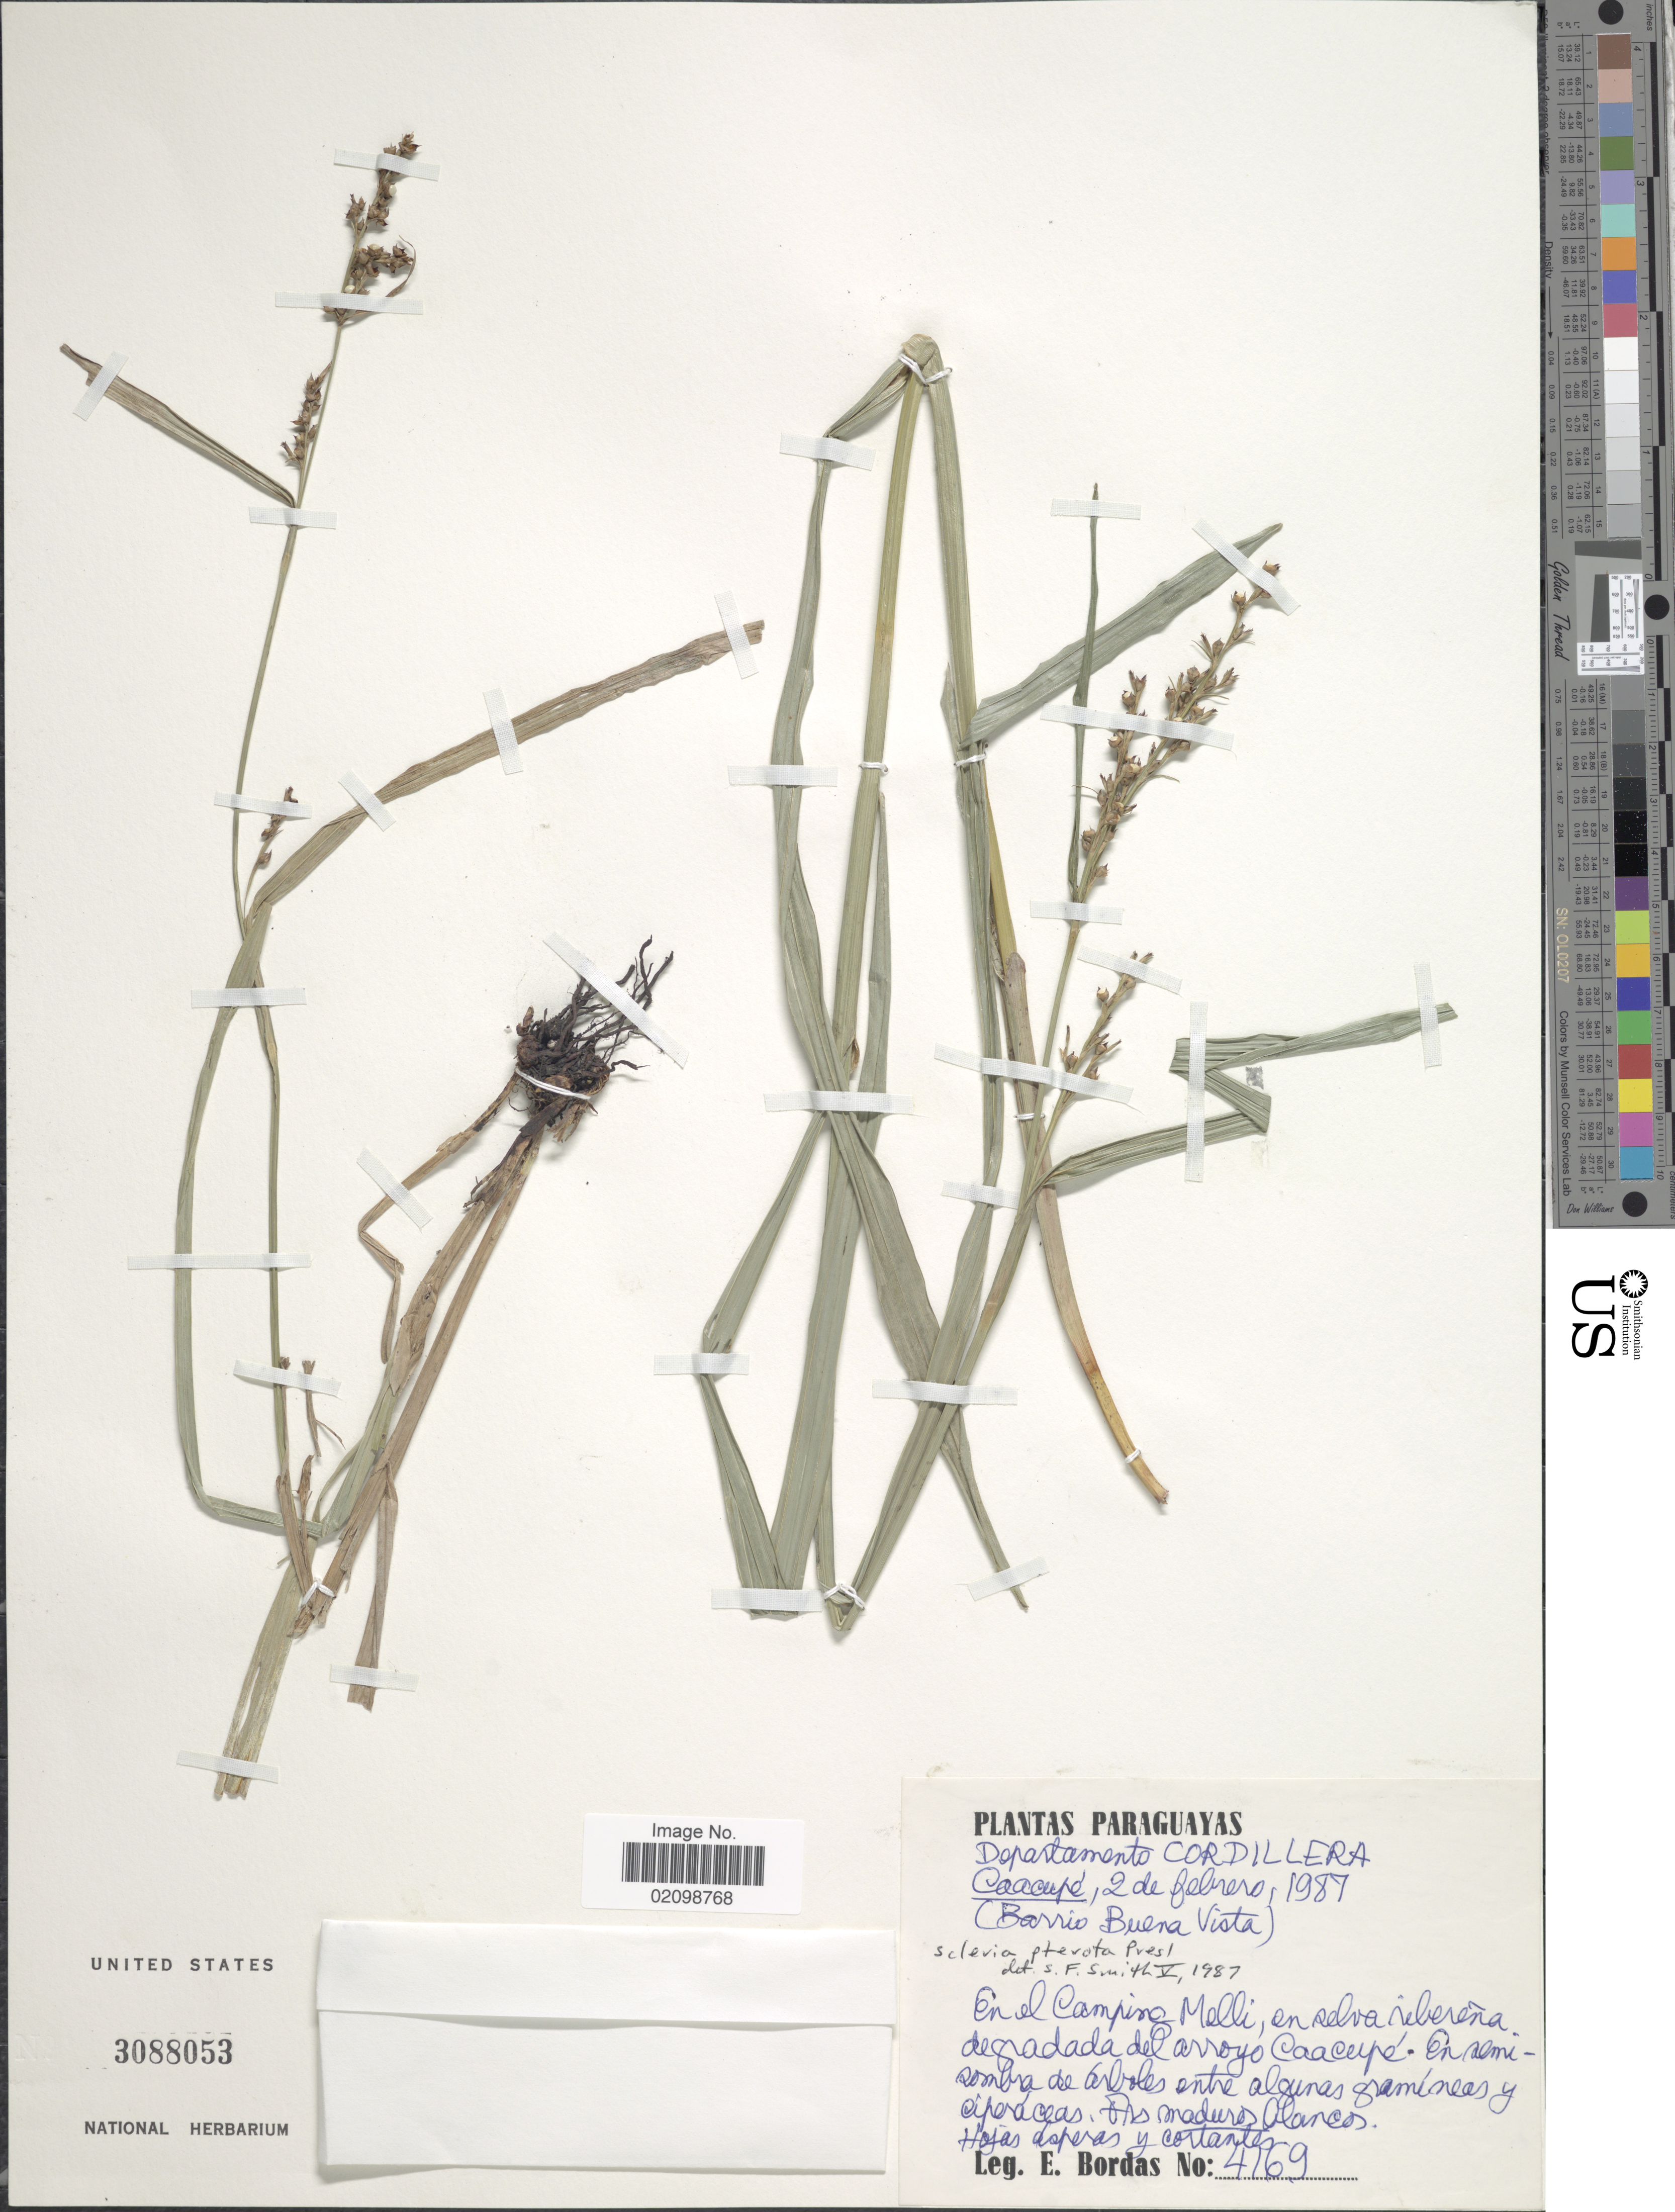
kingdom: Plantae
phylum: Tracheophyta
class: Liliopsida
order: Poales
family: Cyperaceae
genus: Scleria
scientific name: Scleria gaertneri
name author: Raddi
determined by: Strong, Mark T., (BOT), Smithsonian Institution - National Museum of Natural History (UNITED STATES)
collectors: E. Bordas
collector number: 4169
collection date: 1987-02-02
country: Paraguay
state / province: Cordillera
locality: Departamento Cordillera. Caacupe, (Barrio Buena Vista) , En el Campina Melli, en selva riberena degradada del arroyo Caacupe.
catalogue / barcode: US 3088053